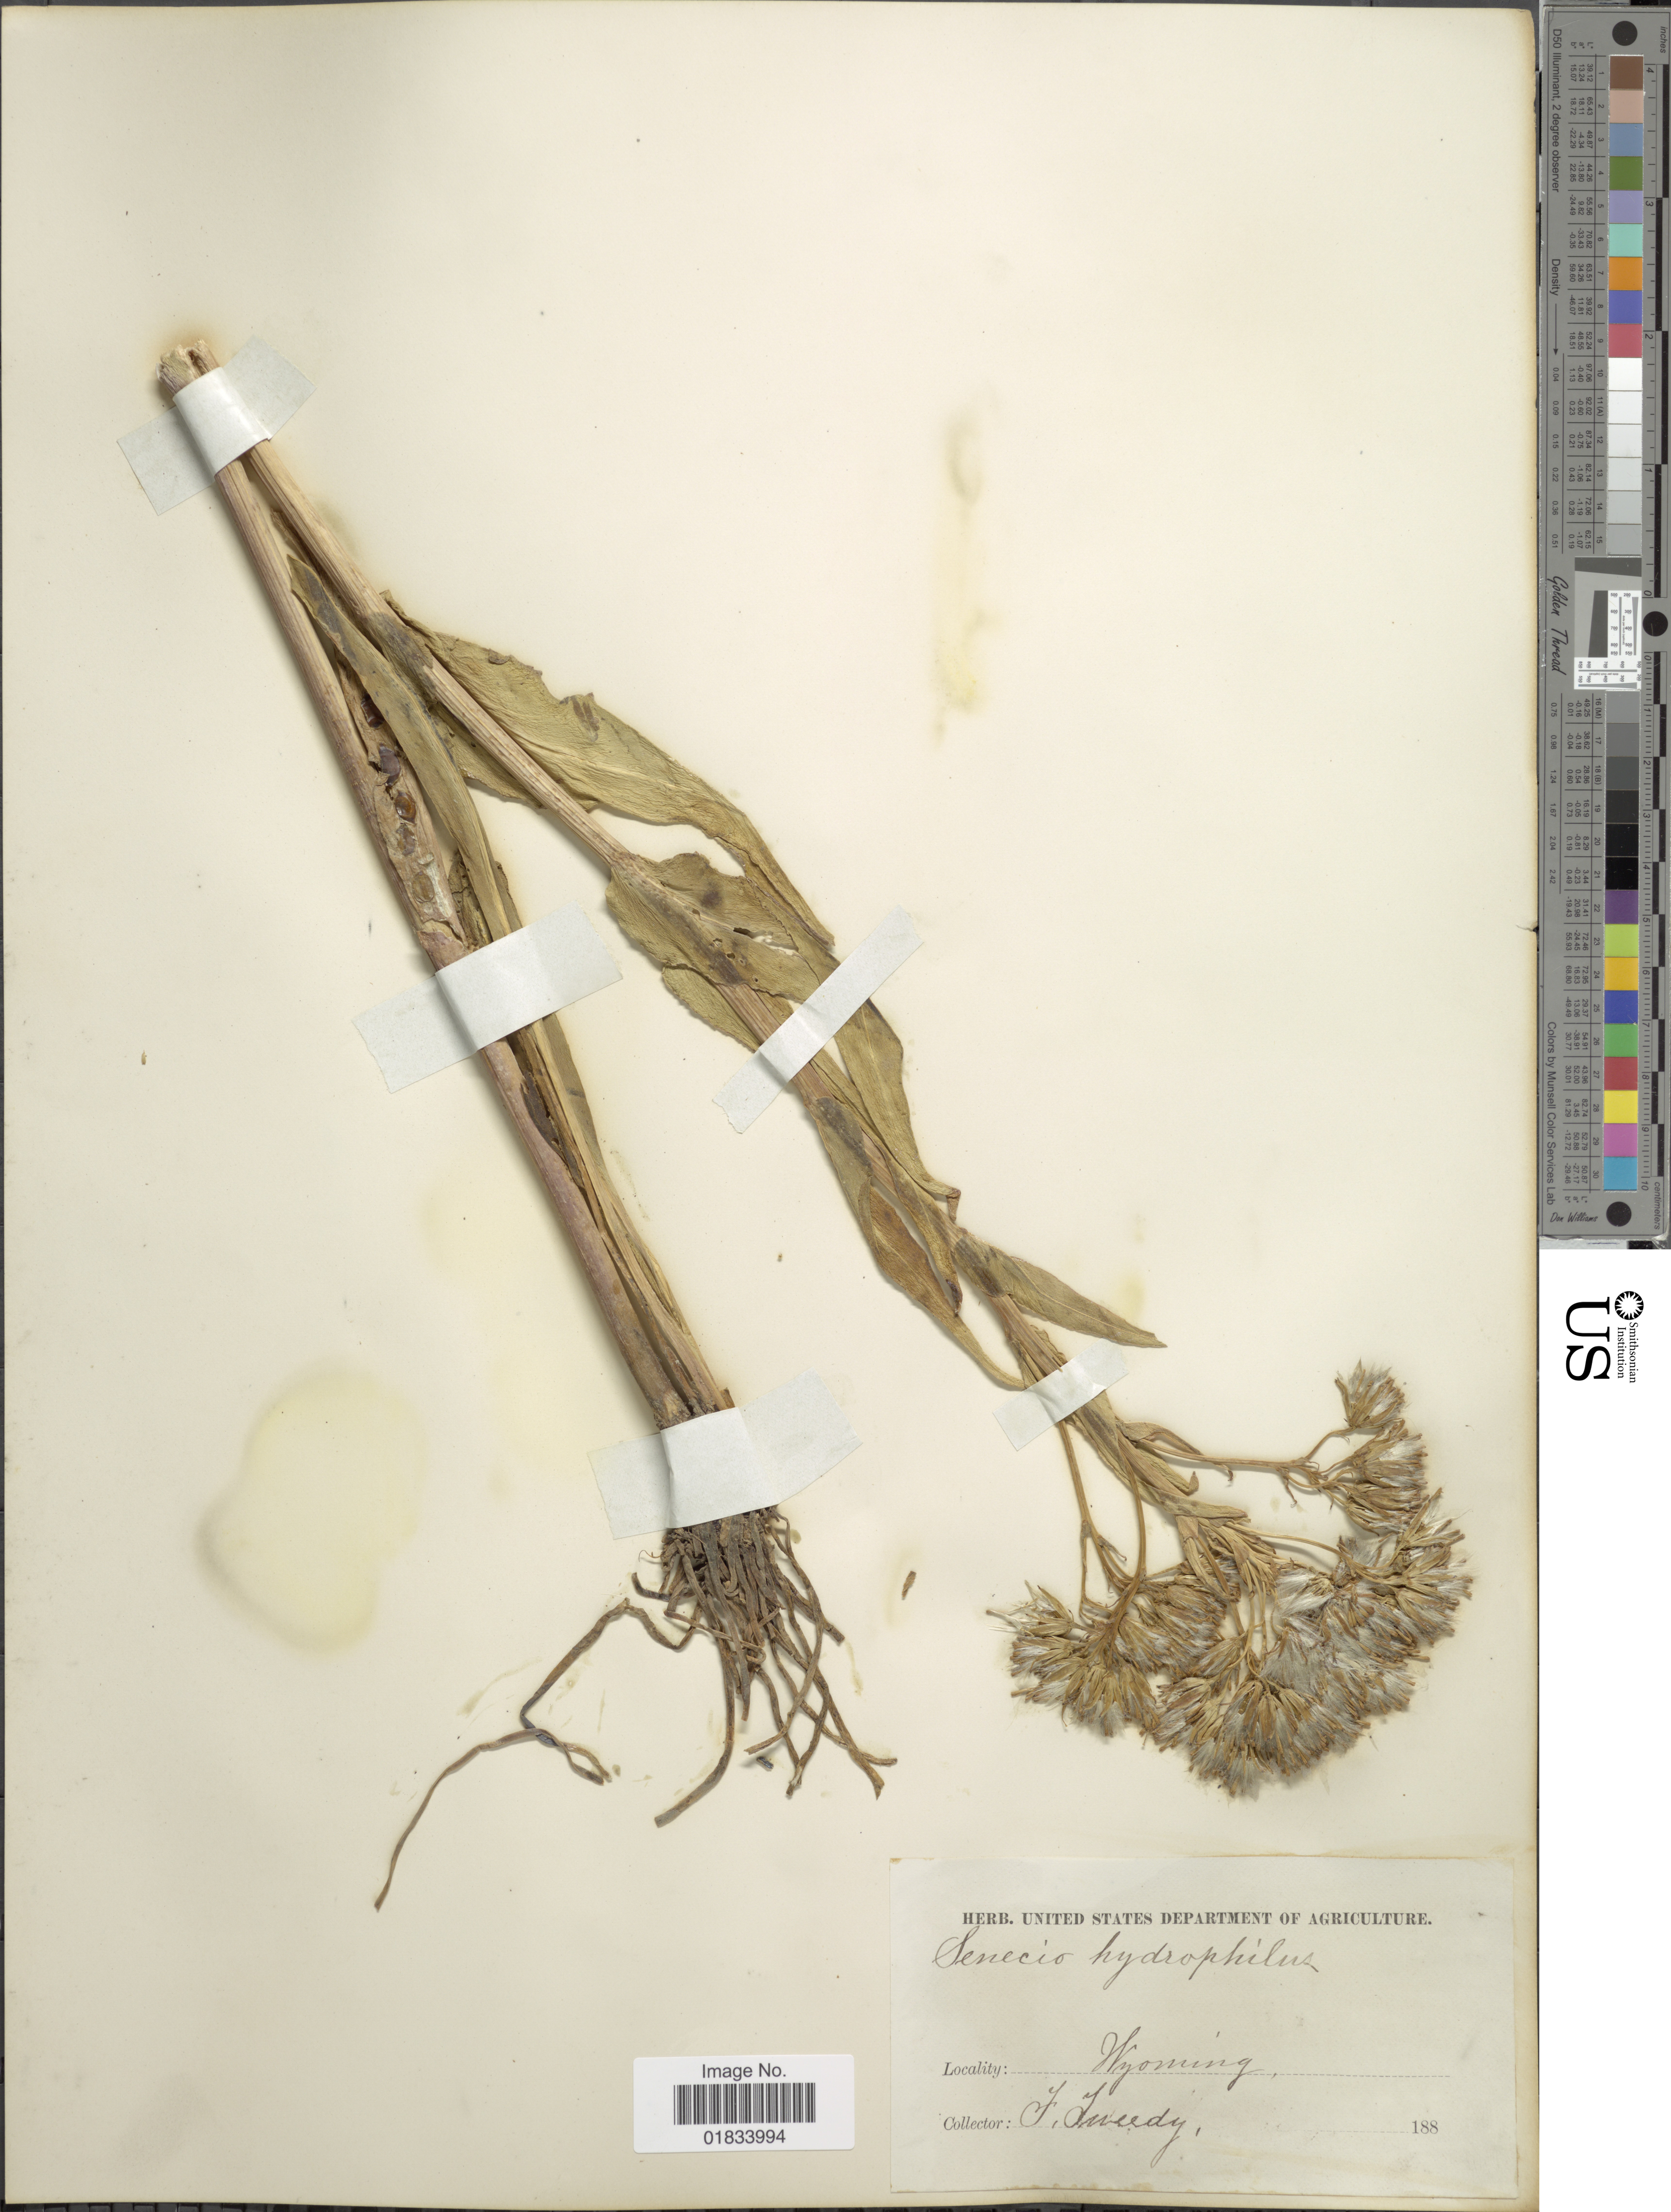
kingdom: Plantae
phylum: Tracheophyta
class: Magnoliopsida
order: Asterales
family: Asteraceae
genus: Senecio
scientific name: Senecio hydrophilus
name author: Nutt.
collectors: F. Tweedy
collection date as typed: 188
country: United States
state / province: Wyoming